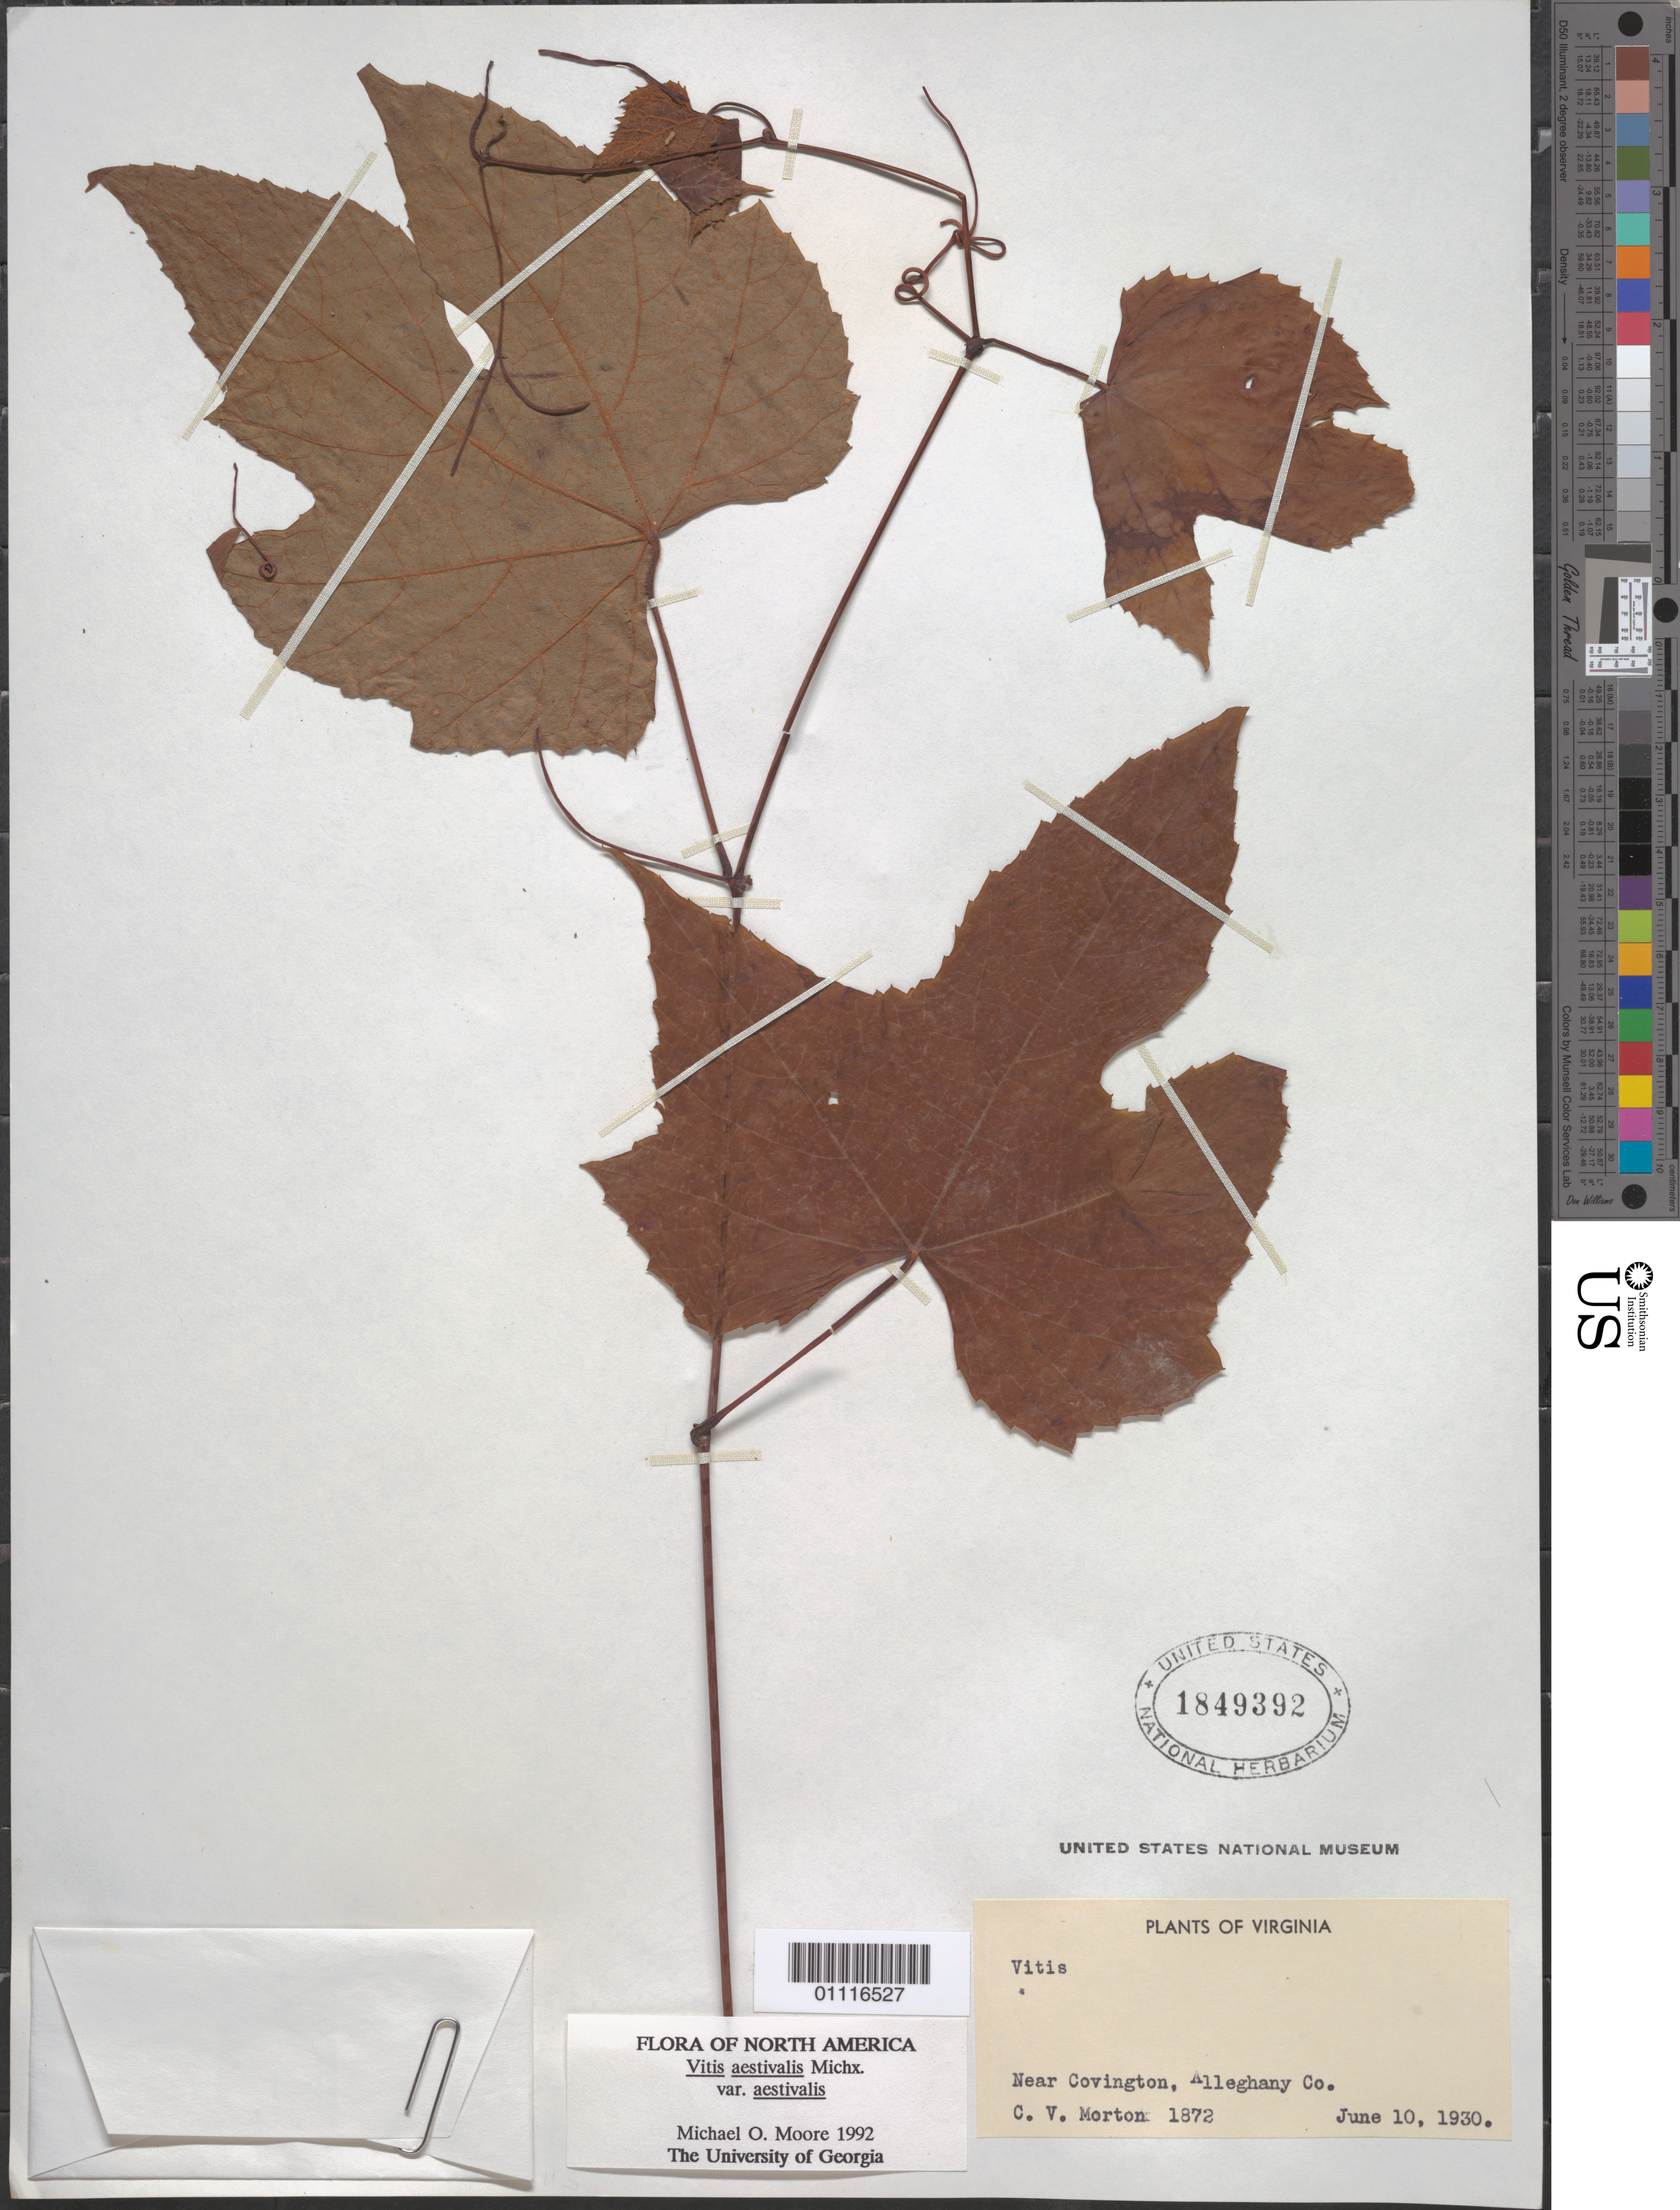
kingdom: Plantae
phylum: Tracheophyta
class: Magnoliopsida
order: Vitales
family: Vitaceae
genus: Vitis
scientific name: Vitis aestivalis var. aestivalis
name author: Michx.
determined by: Moore, M. O.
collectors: C. V. Morton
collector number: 1872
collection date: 1930-06-10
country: United States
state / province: Virginia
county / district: Alleghany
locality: Near Covington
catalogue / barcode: US 1849392